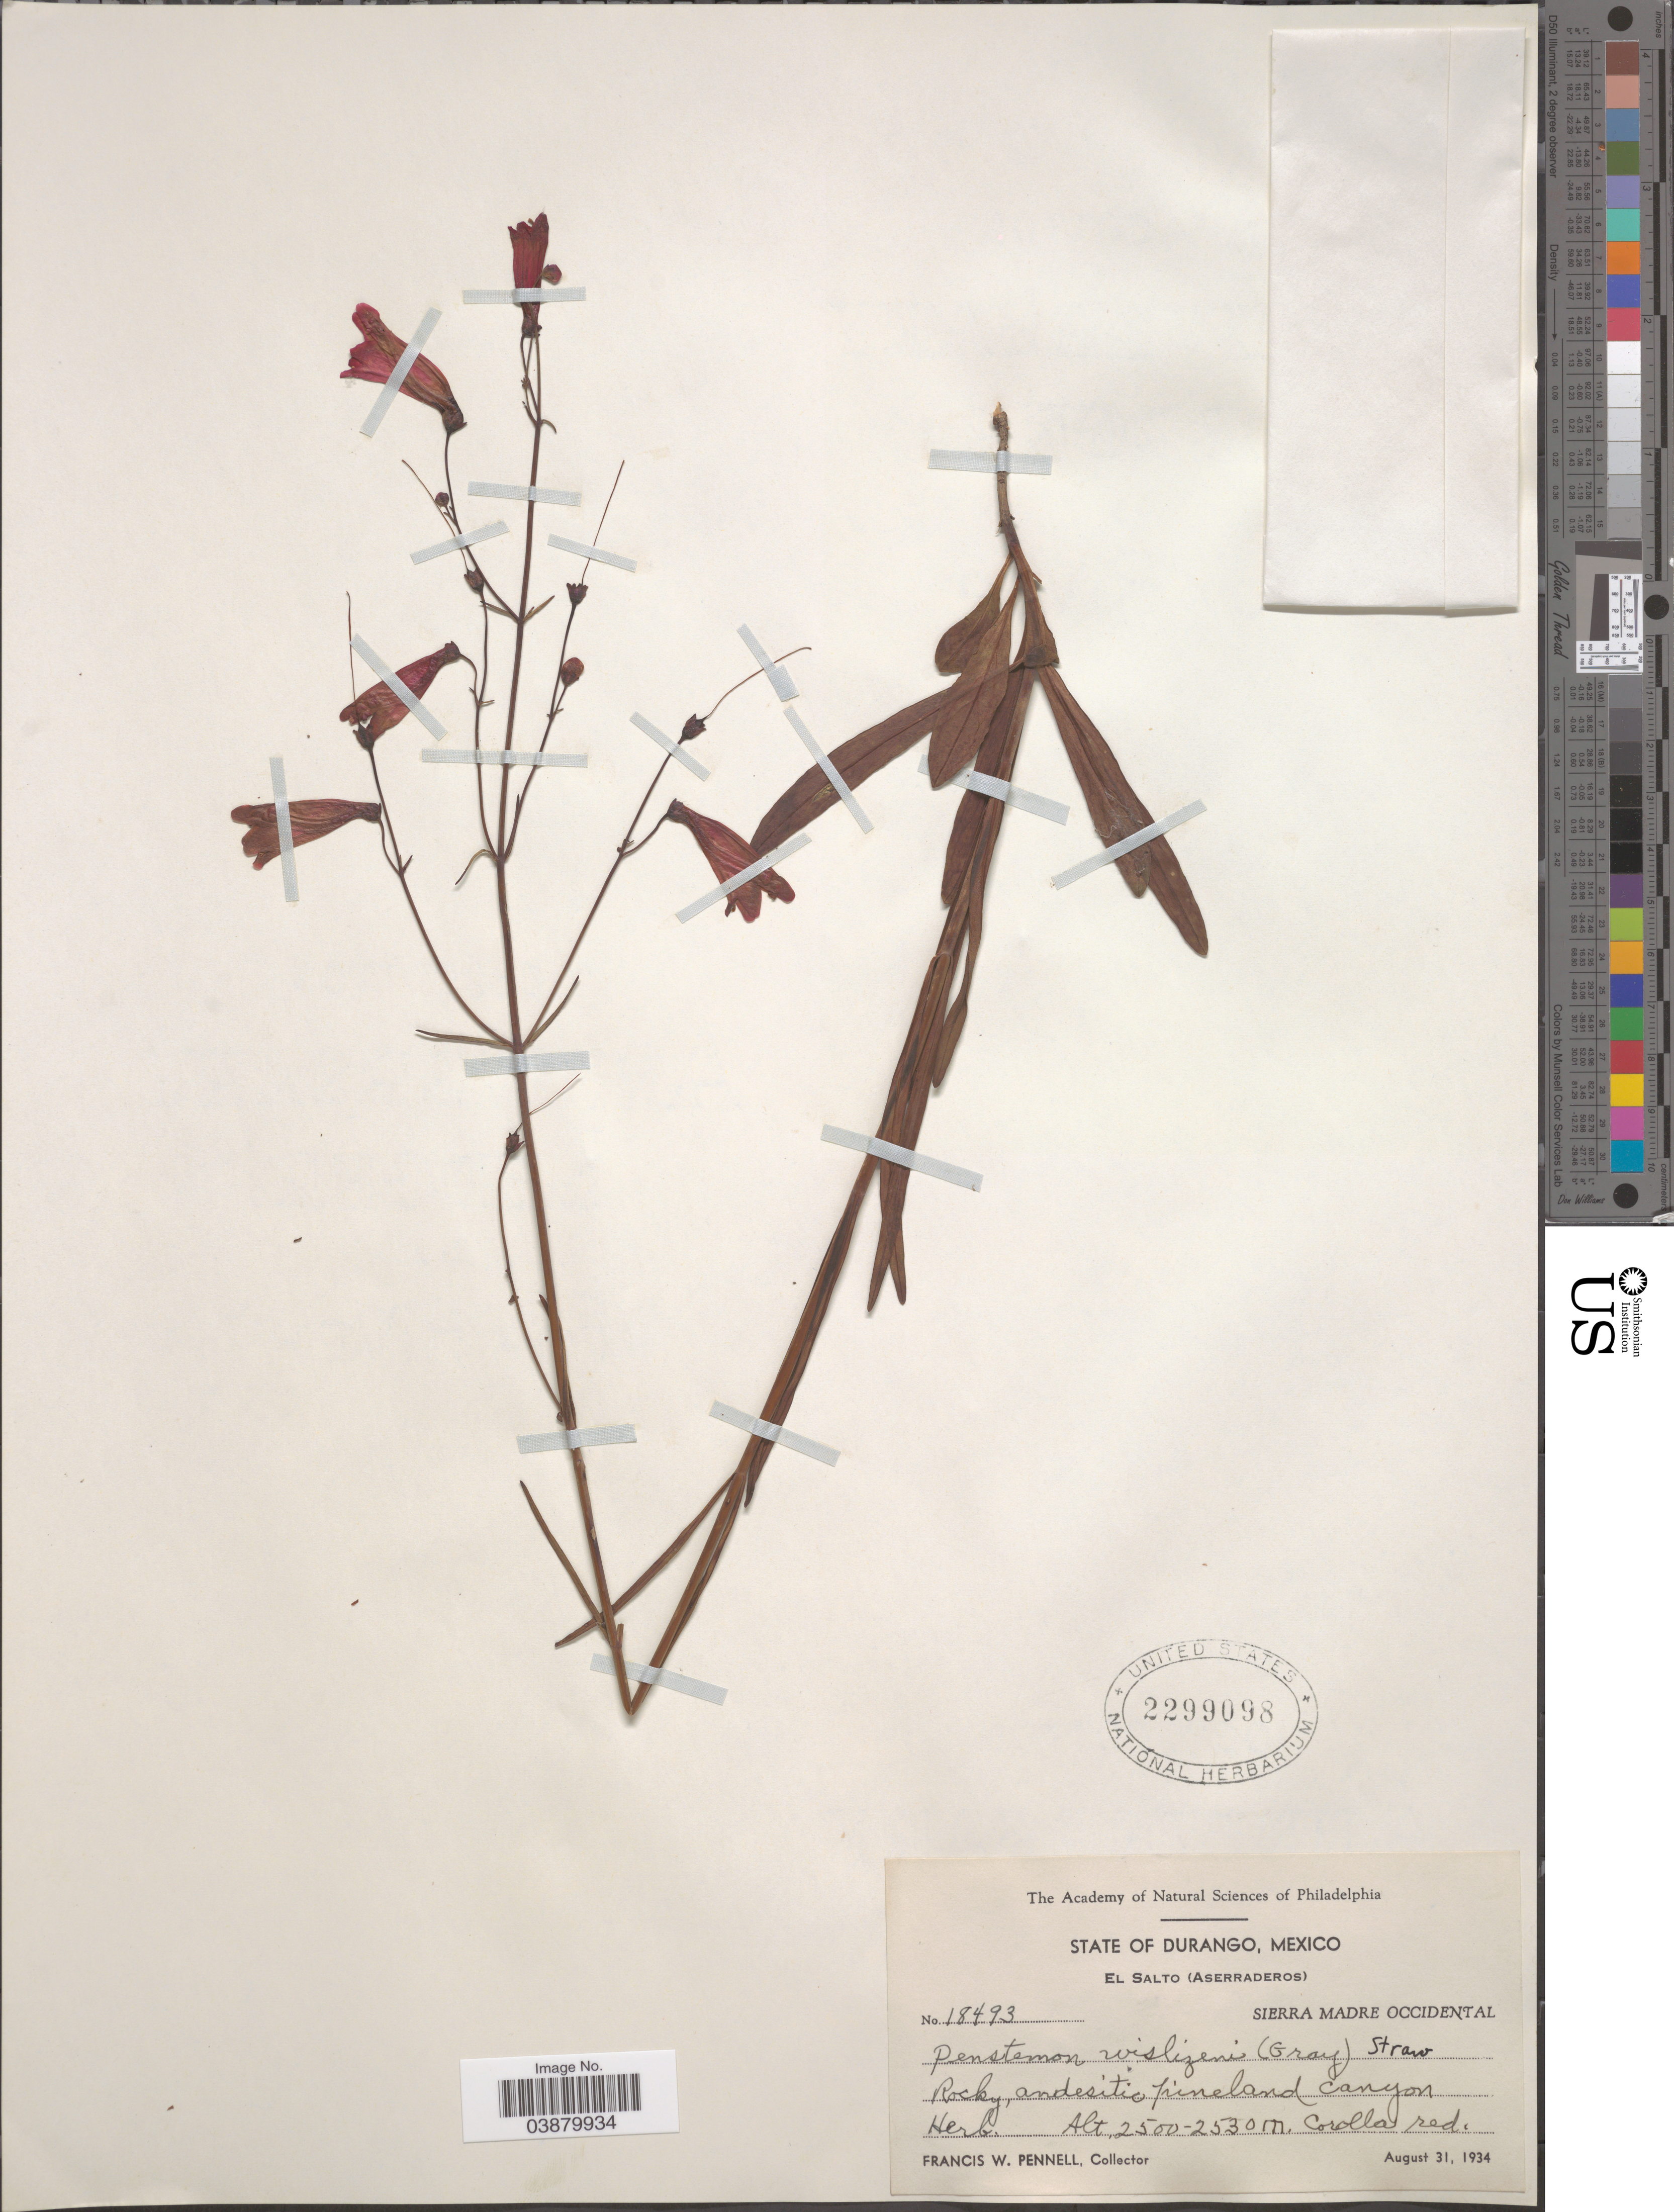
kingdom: Plantae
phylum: Tracheophyta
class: Magnoliopsida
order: Lamiales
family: Plantaginaceae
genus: Penstemon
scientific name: Penstemon wislizenii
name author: (A. Gray) Straw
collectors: F. W. Pennell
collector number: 18493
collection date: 1934-08-31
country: Mexico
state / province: Durango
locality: El Salto (Aserraderos). Sierra Madre Occidental. Rocky, andesitic pineland canyon.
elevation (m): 2500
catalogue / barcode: US 2299098